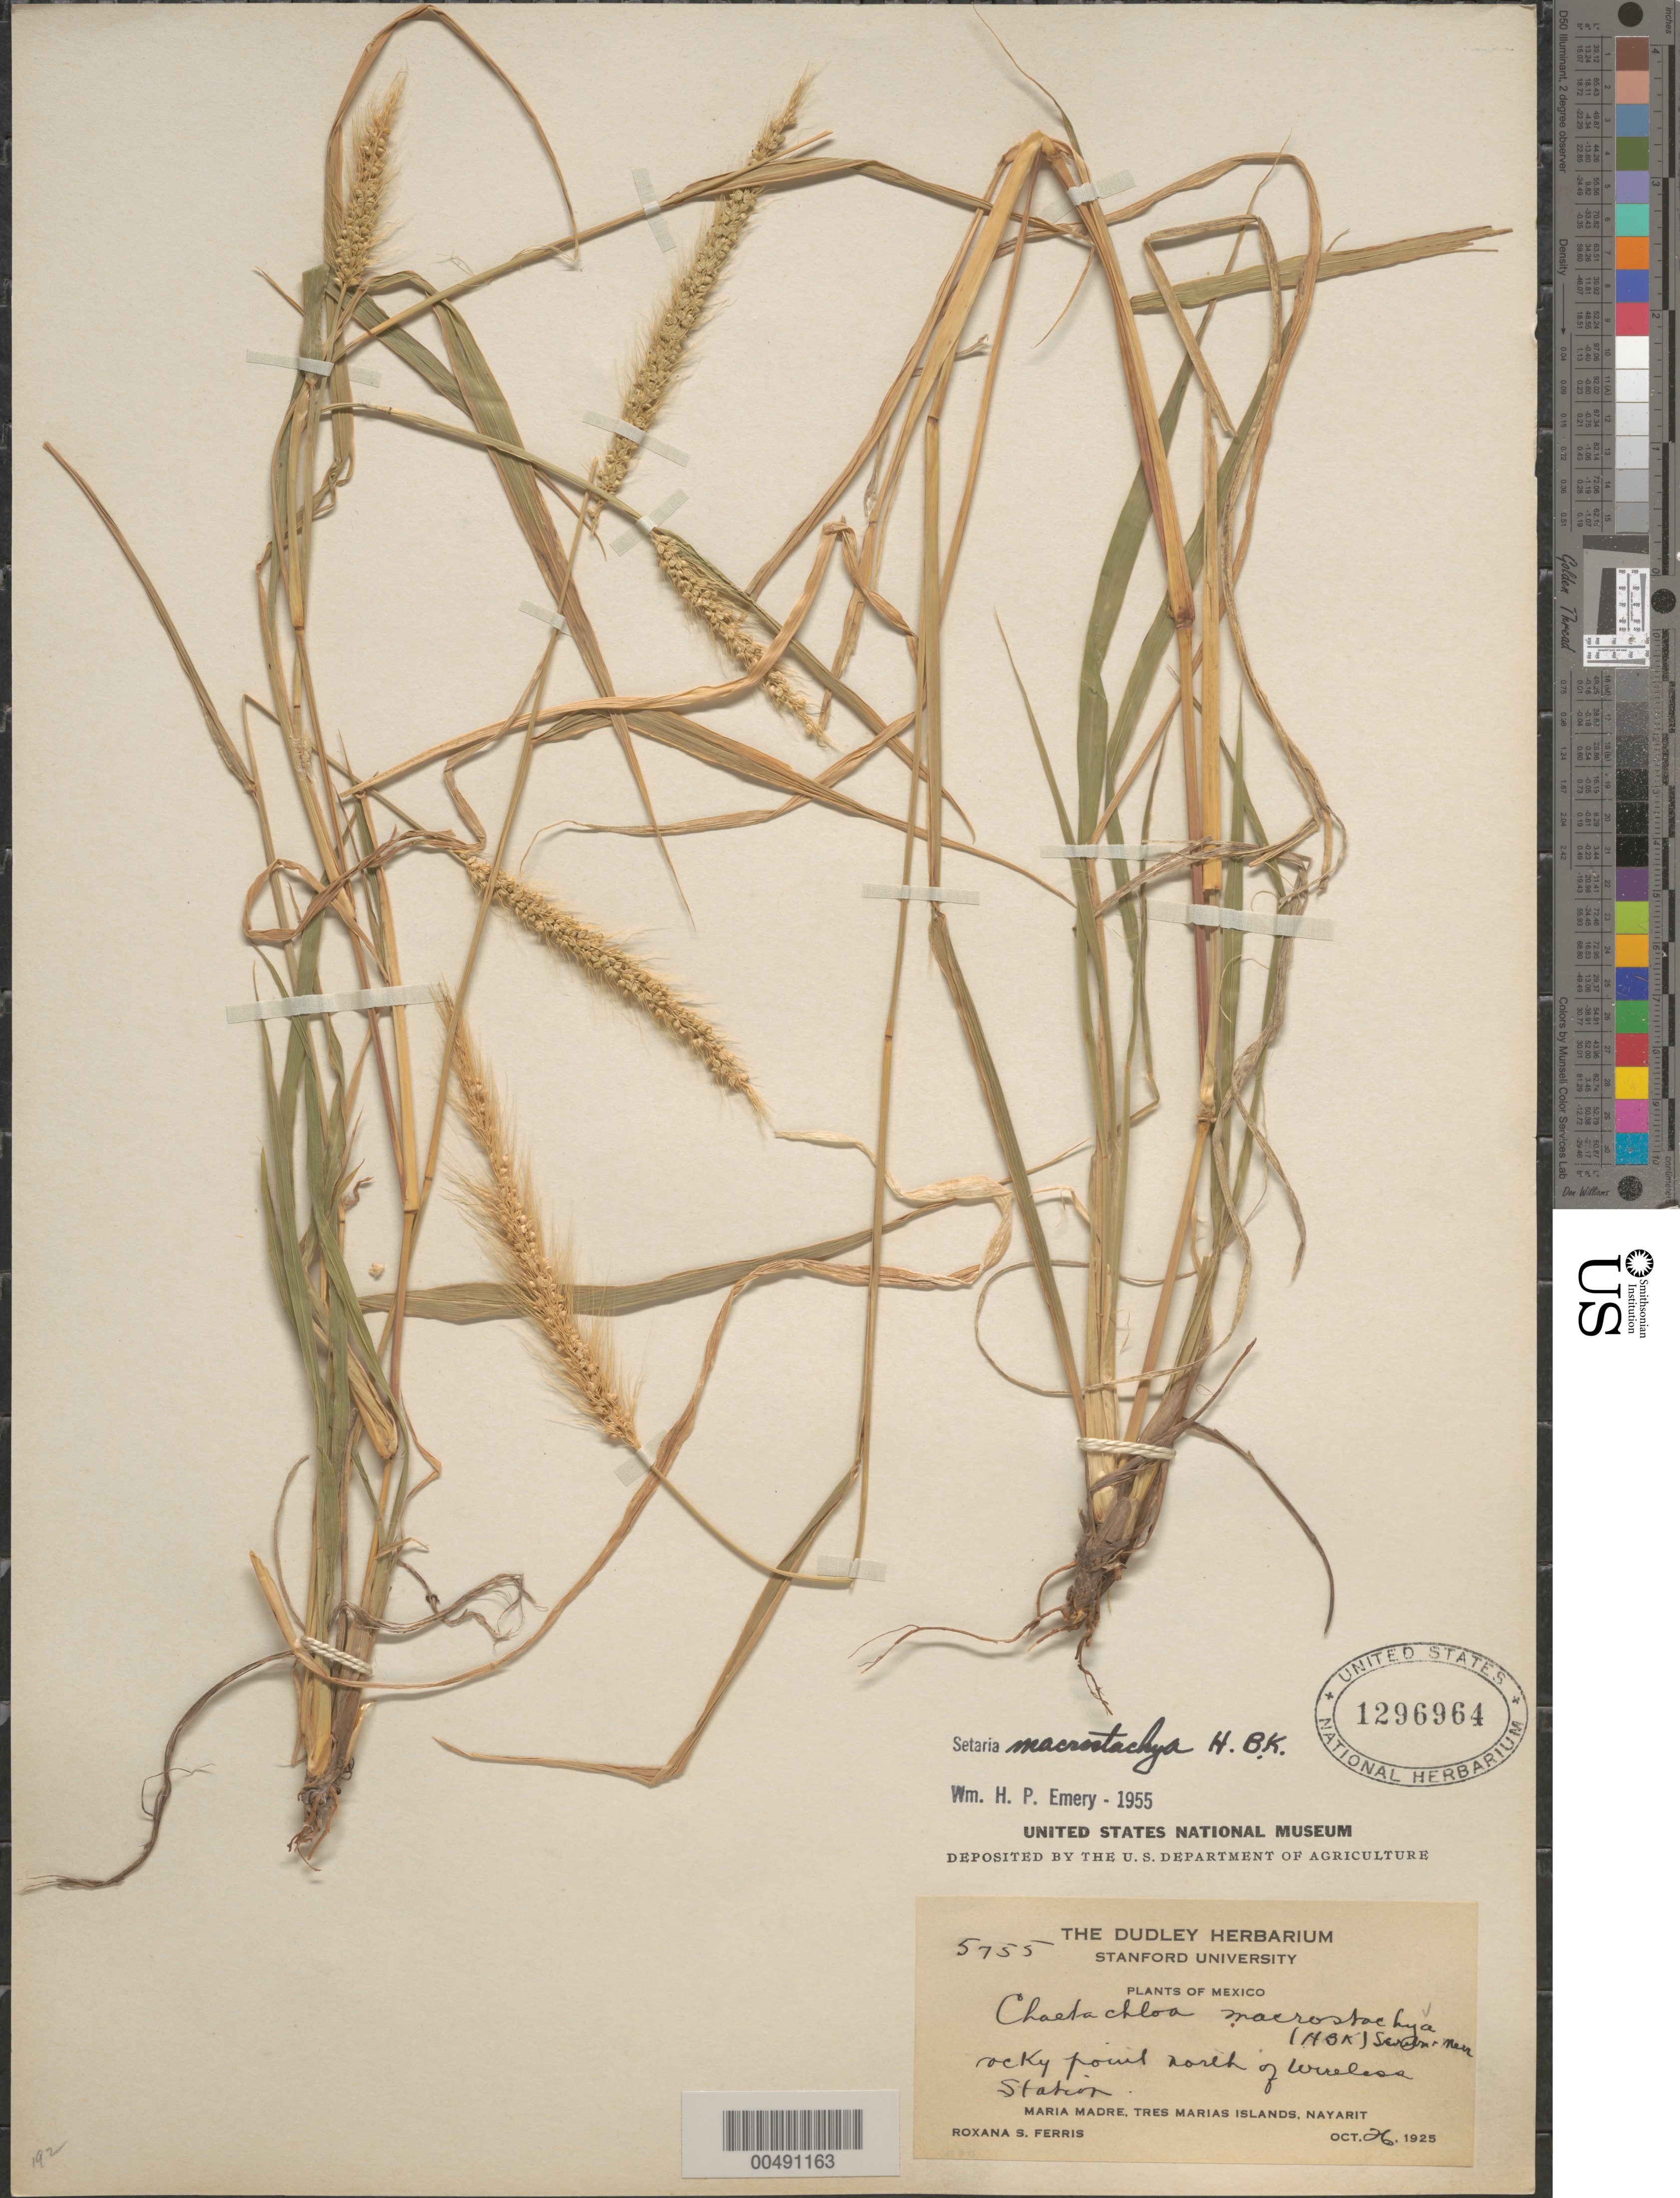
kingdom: Plantae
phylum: Tracheophyta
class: Liliopsida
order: Poales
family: Poaceae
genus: Setaria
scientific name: Setaria macrostachya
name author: Kunth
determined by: Emery, W. H. P.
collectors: R. S. Ferris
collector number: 5755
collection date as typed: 26 Oct 1925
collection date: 1925-10-26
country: Mexico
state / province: Nayarit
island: Maria Madre I.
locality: Maria Madre, Tres Marias Islands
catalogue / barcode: US 1296964